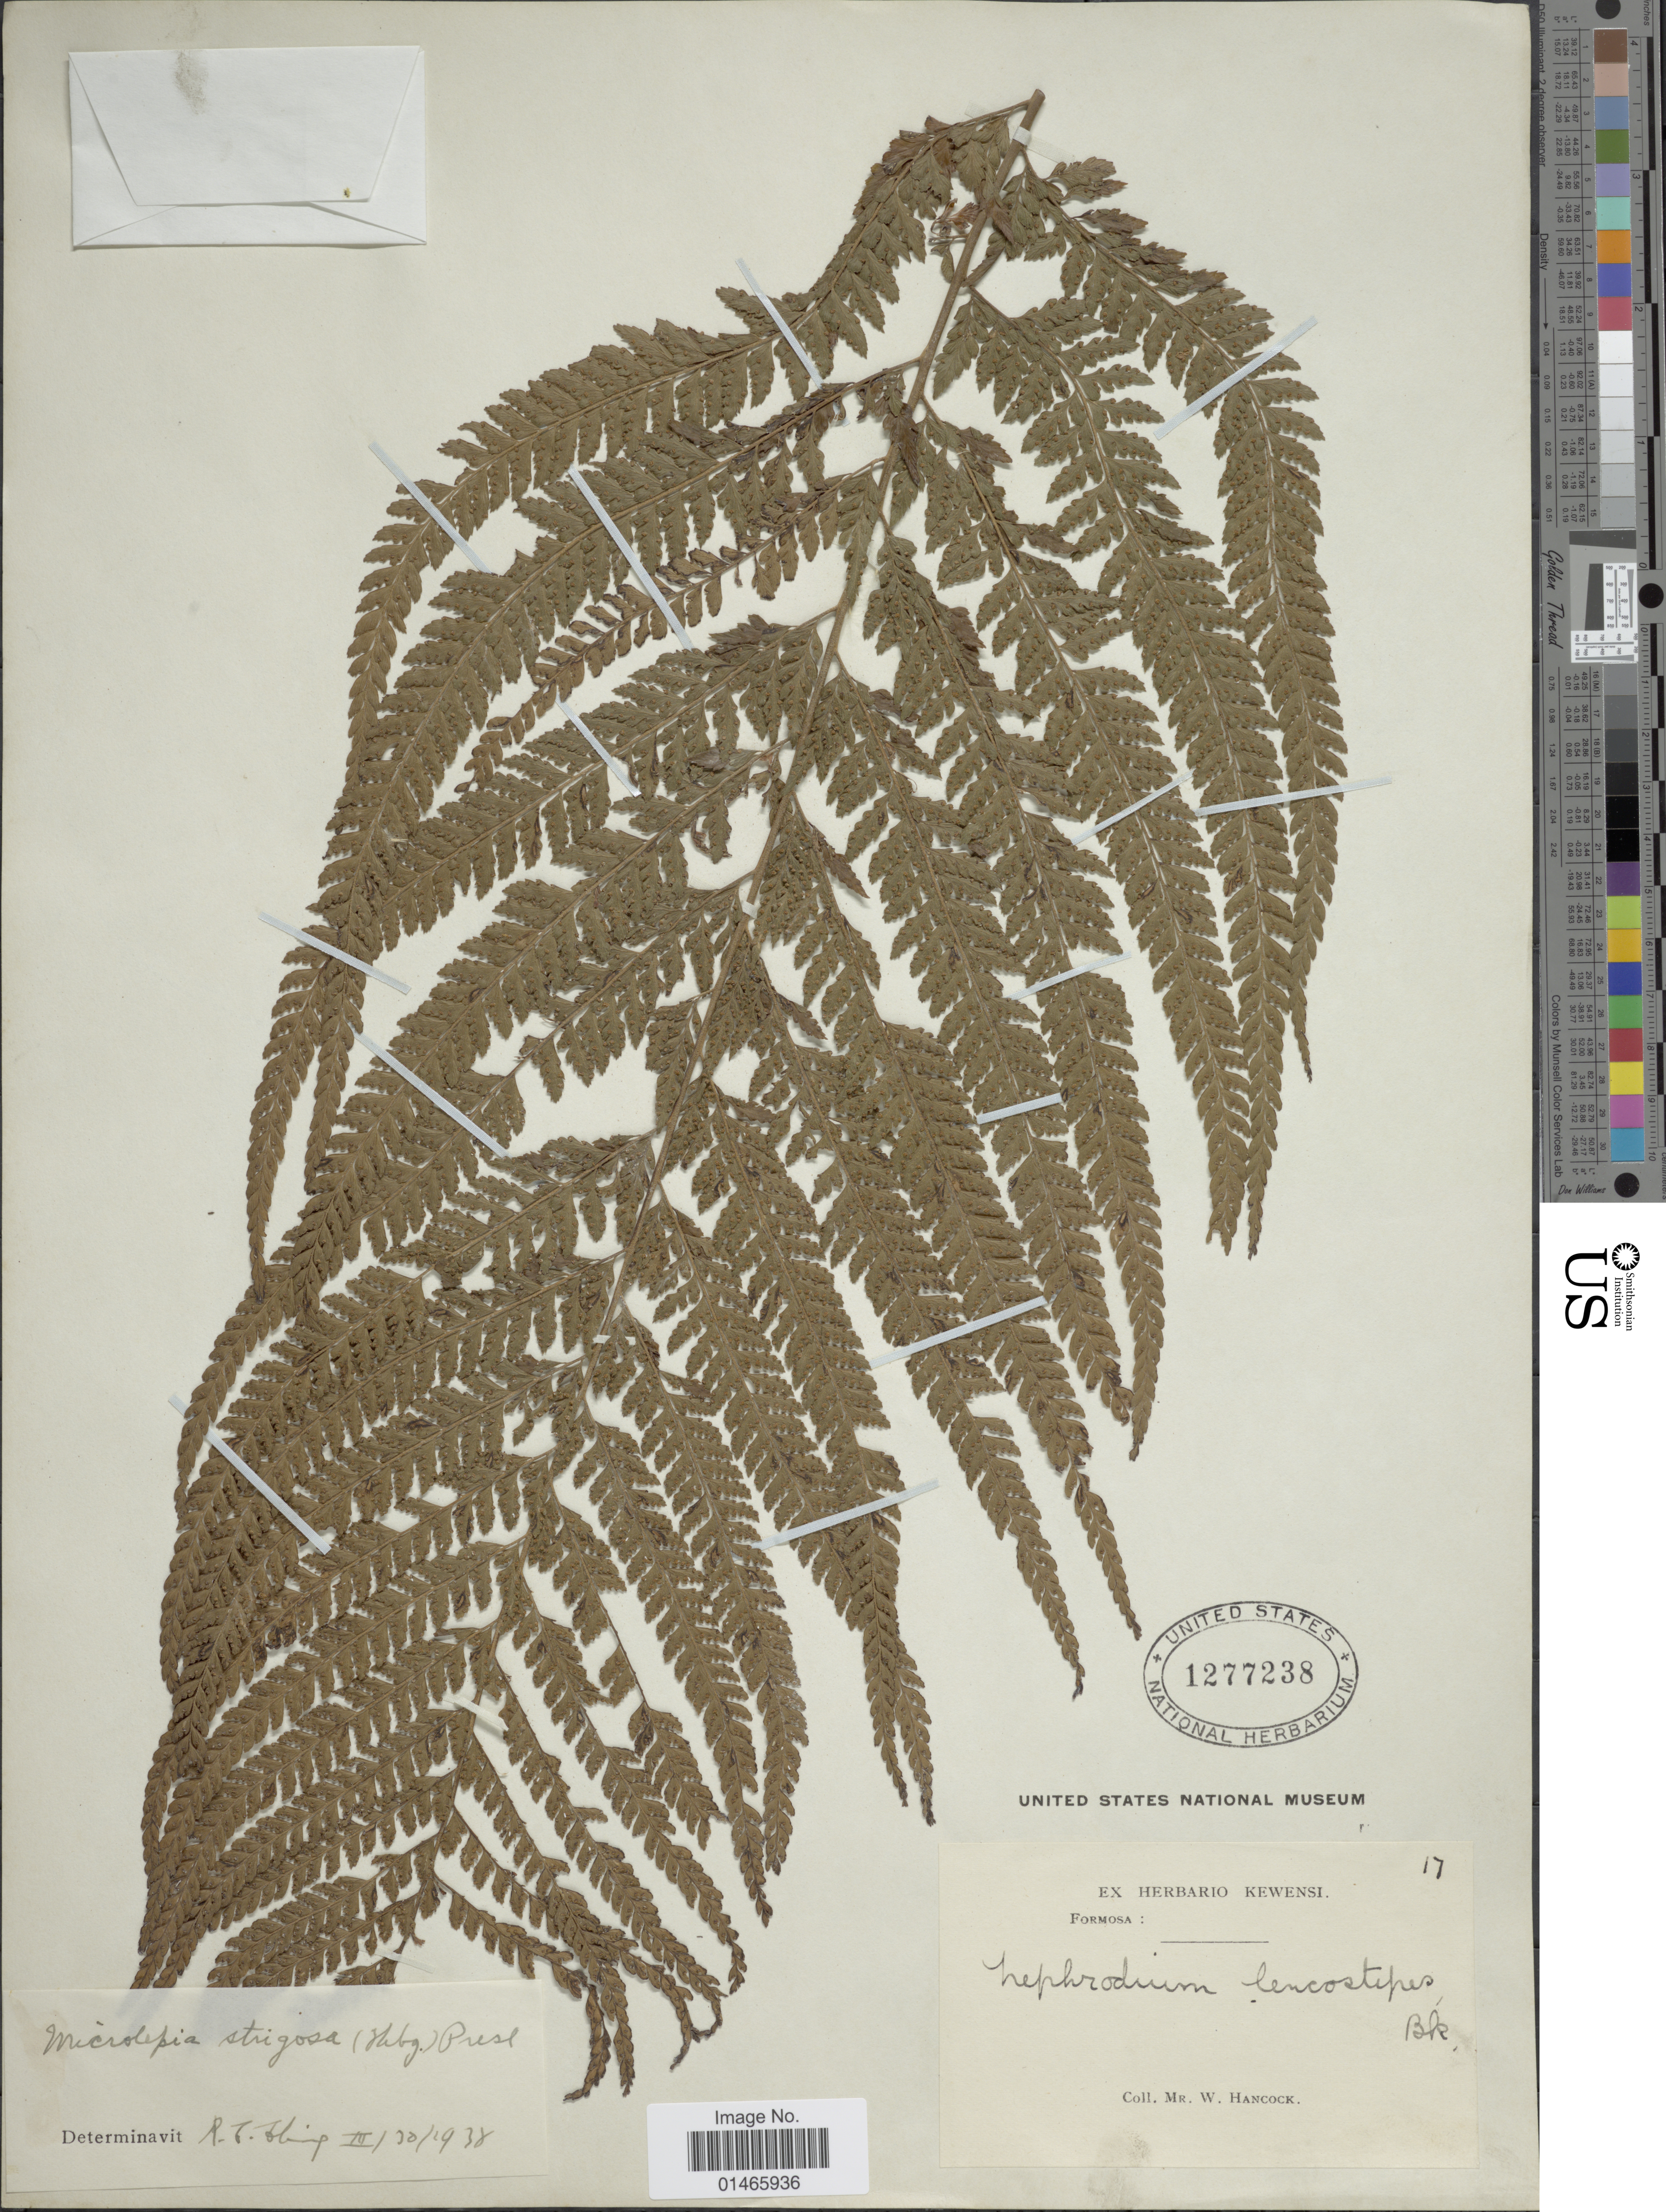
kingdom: Plantae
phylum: Tracheophyta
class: Polypodiopsida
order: Polypodiales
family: Dennstaedtiaceae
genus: Microlepia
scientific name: Microlepia strigosa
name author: (Thunb.) J. Presl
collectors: W. Hancock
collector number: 17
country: Taiwan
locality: Formosa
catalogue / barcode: US 1277238